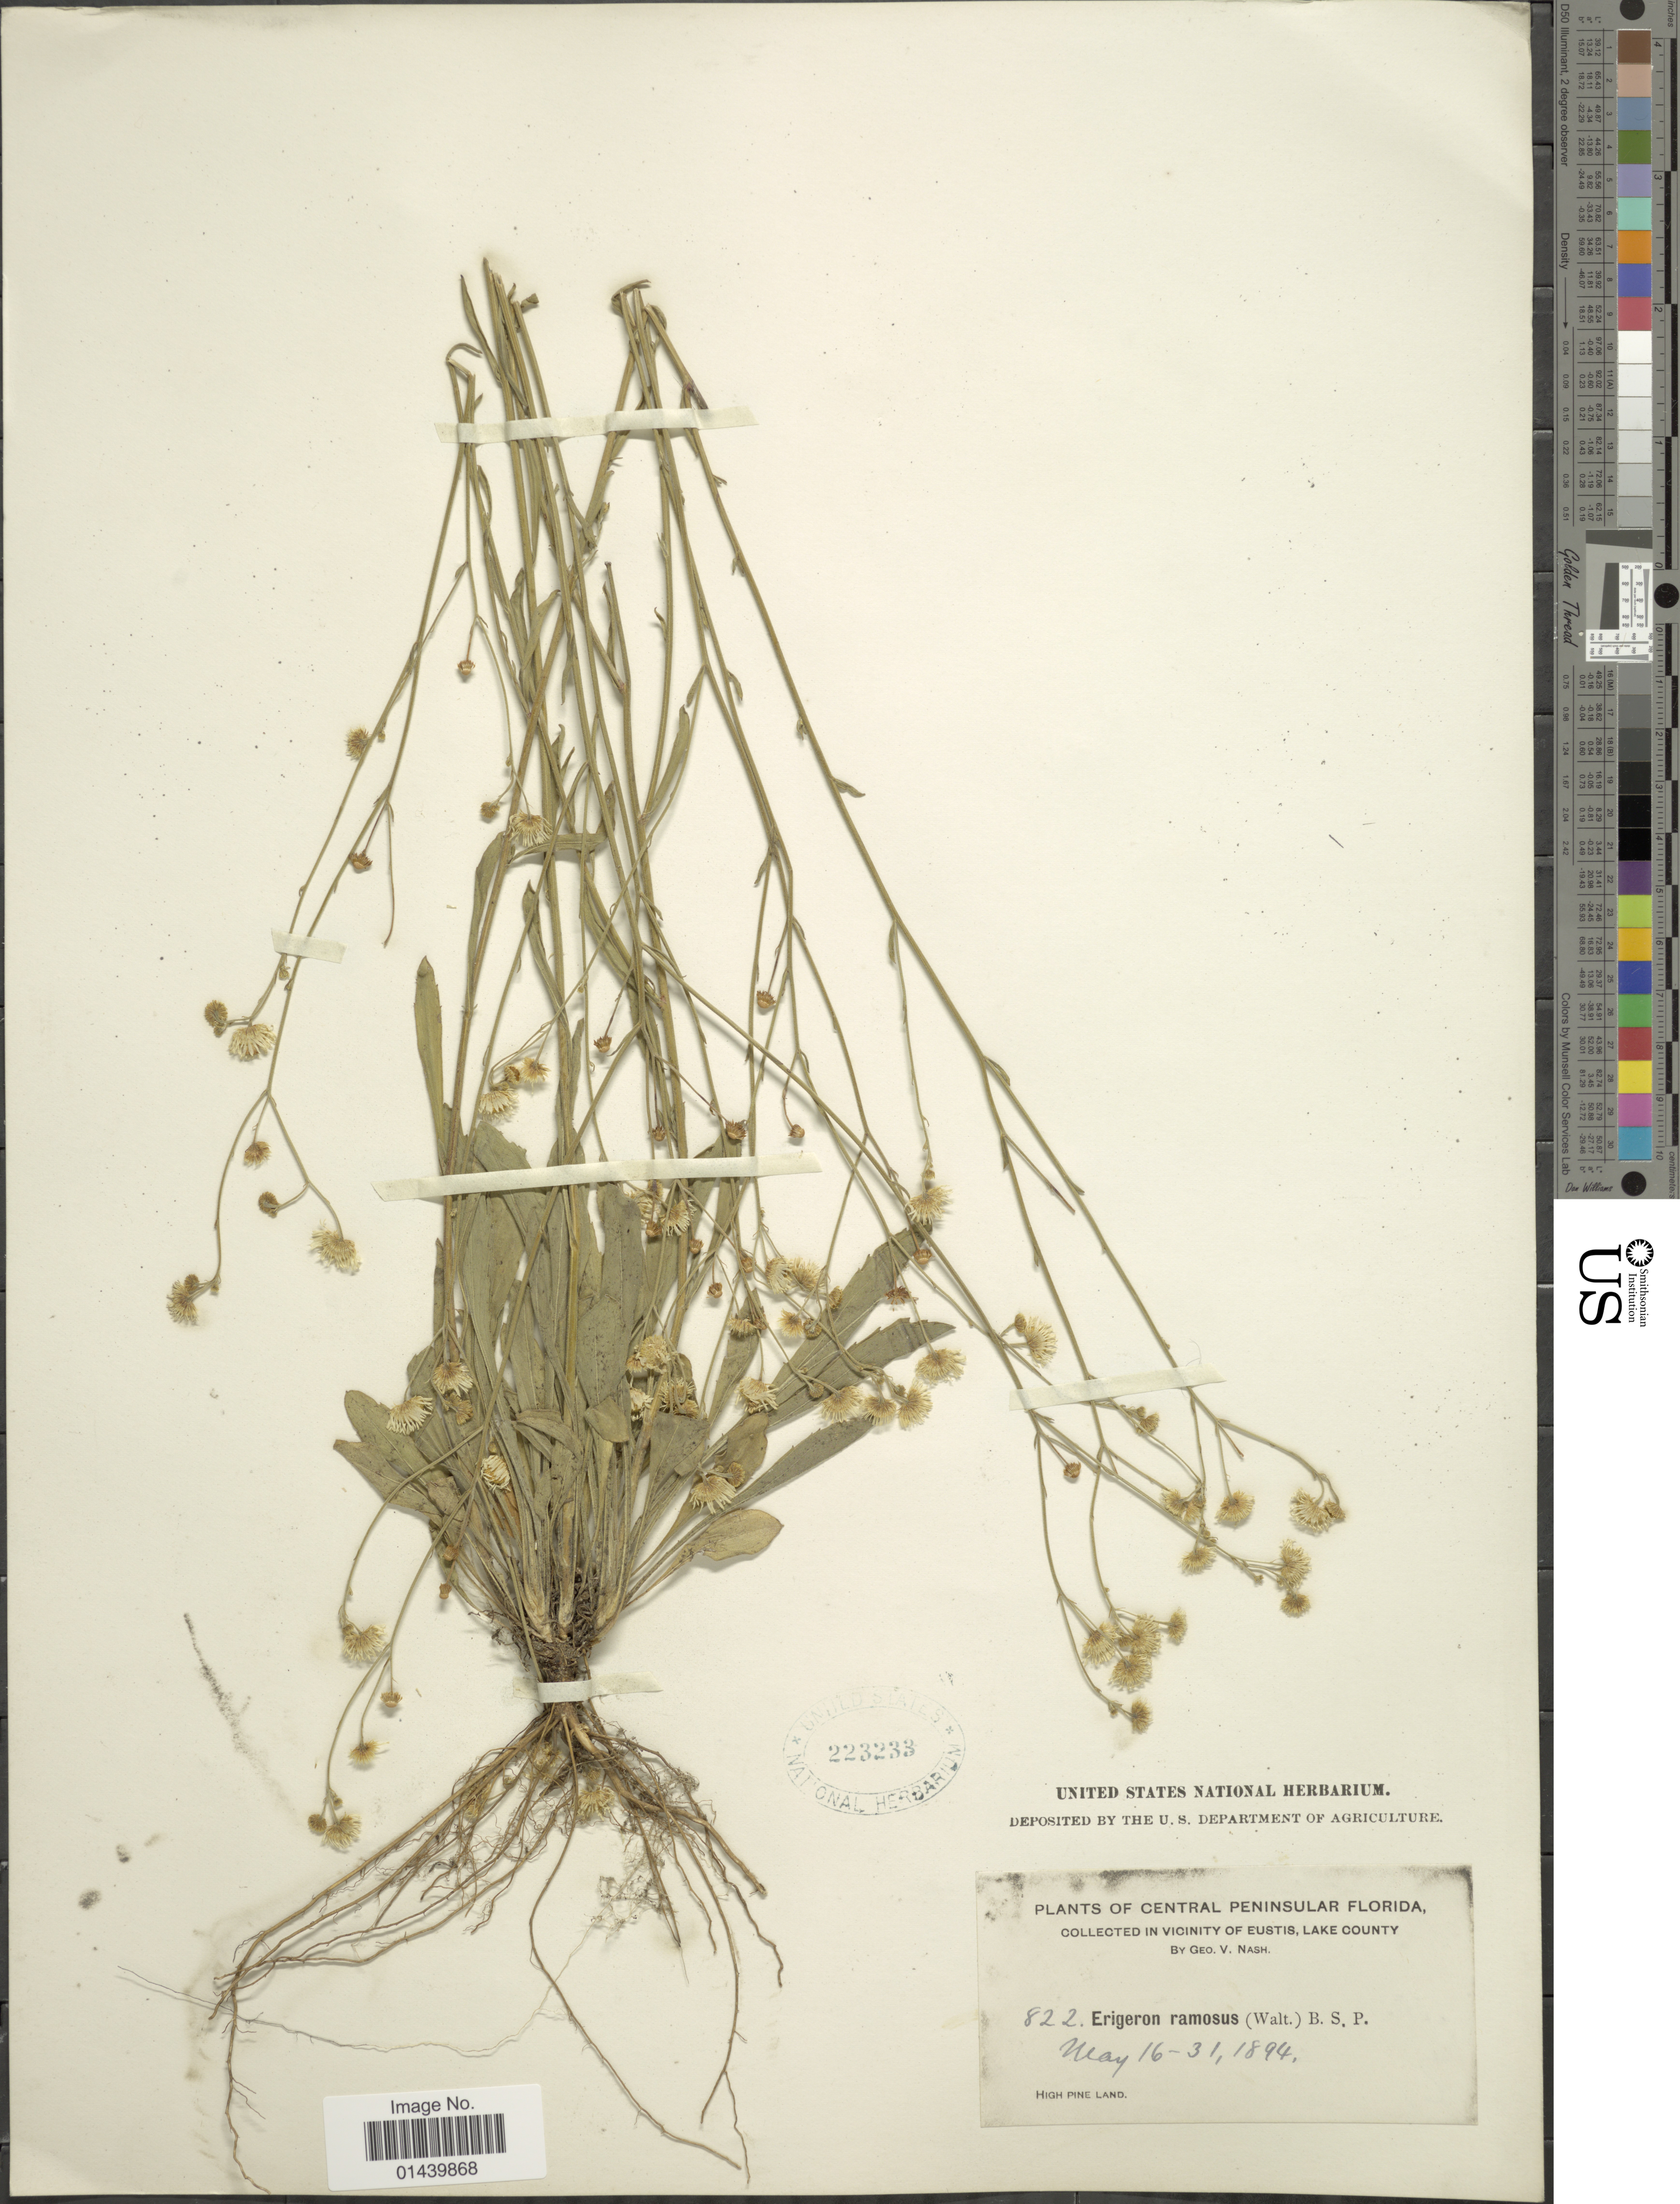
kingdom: Plantae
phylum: Tracheophyta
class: Magnoliopsida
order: Asterales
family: Asteraceae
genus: Erigeron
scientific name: Erigeron strigosus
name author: Muhl. ex Willd.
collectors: G. V. Nash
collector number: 822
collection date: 1894-05-16/1894-05-31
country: United States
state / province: Florida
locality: Central Peninsular Florida. Vicinity of Eustis, Lake County. High Pine Land.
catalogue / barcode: US 223233